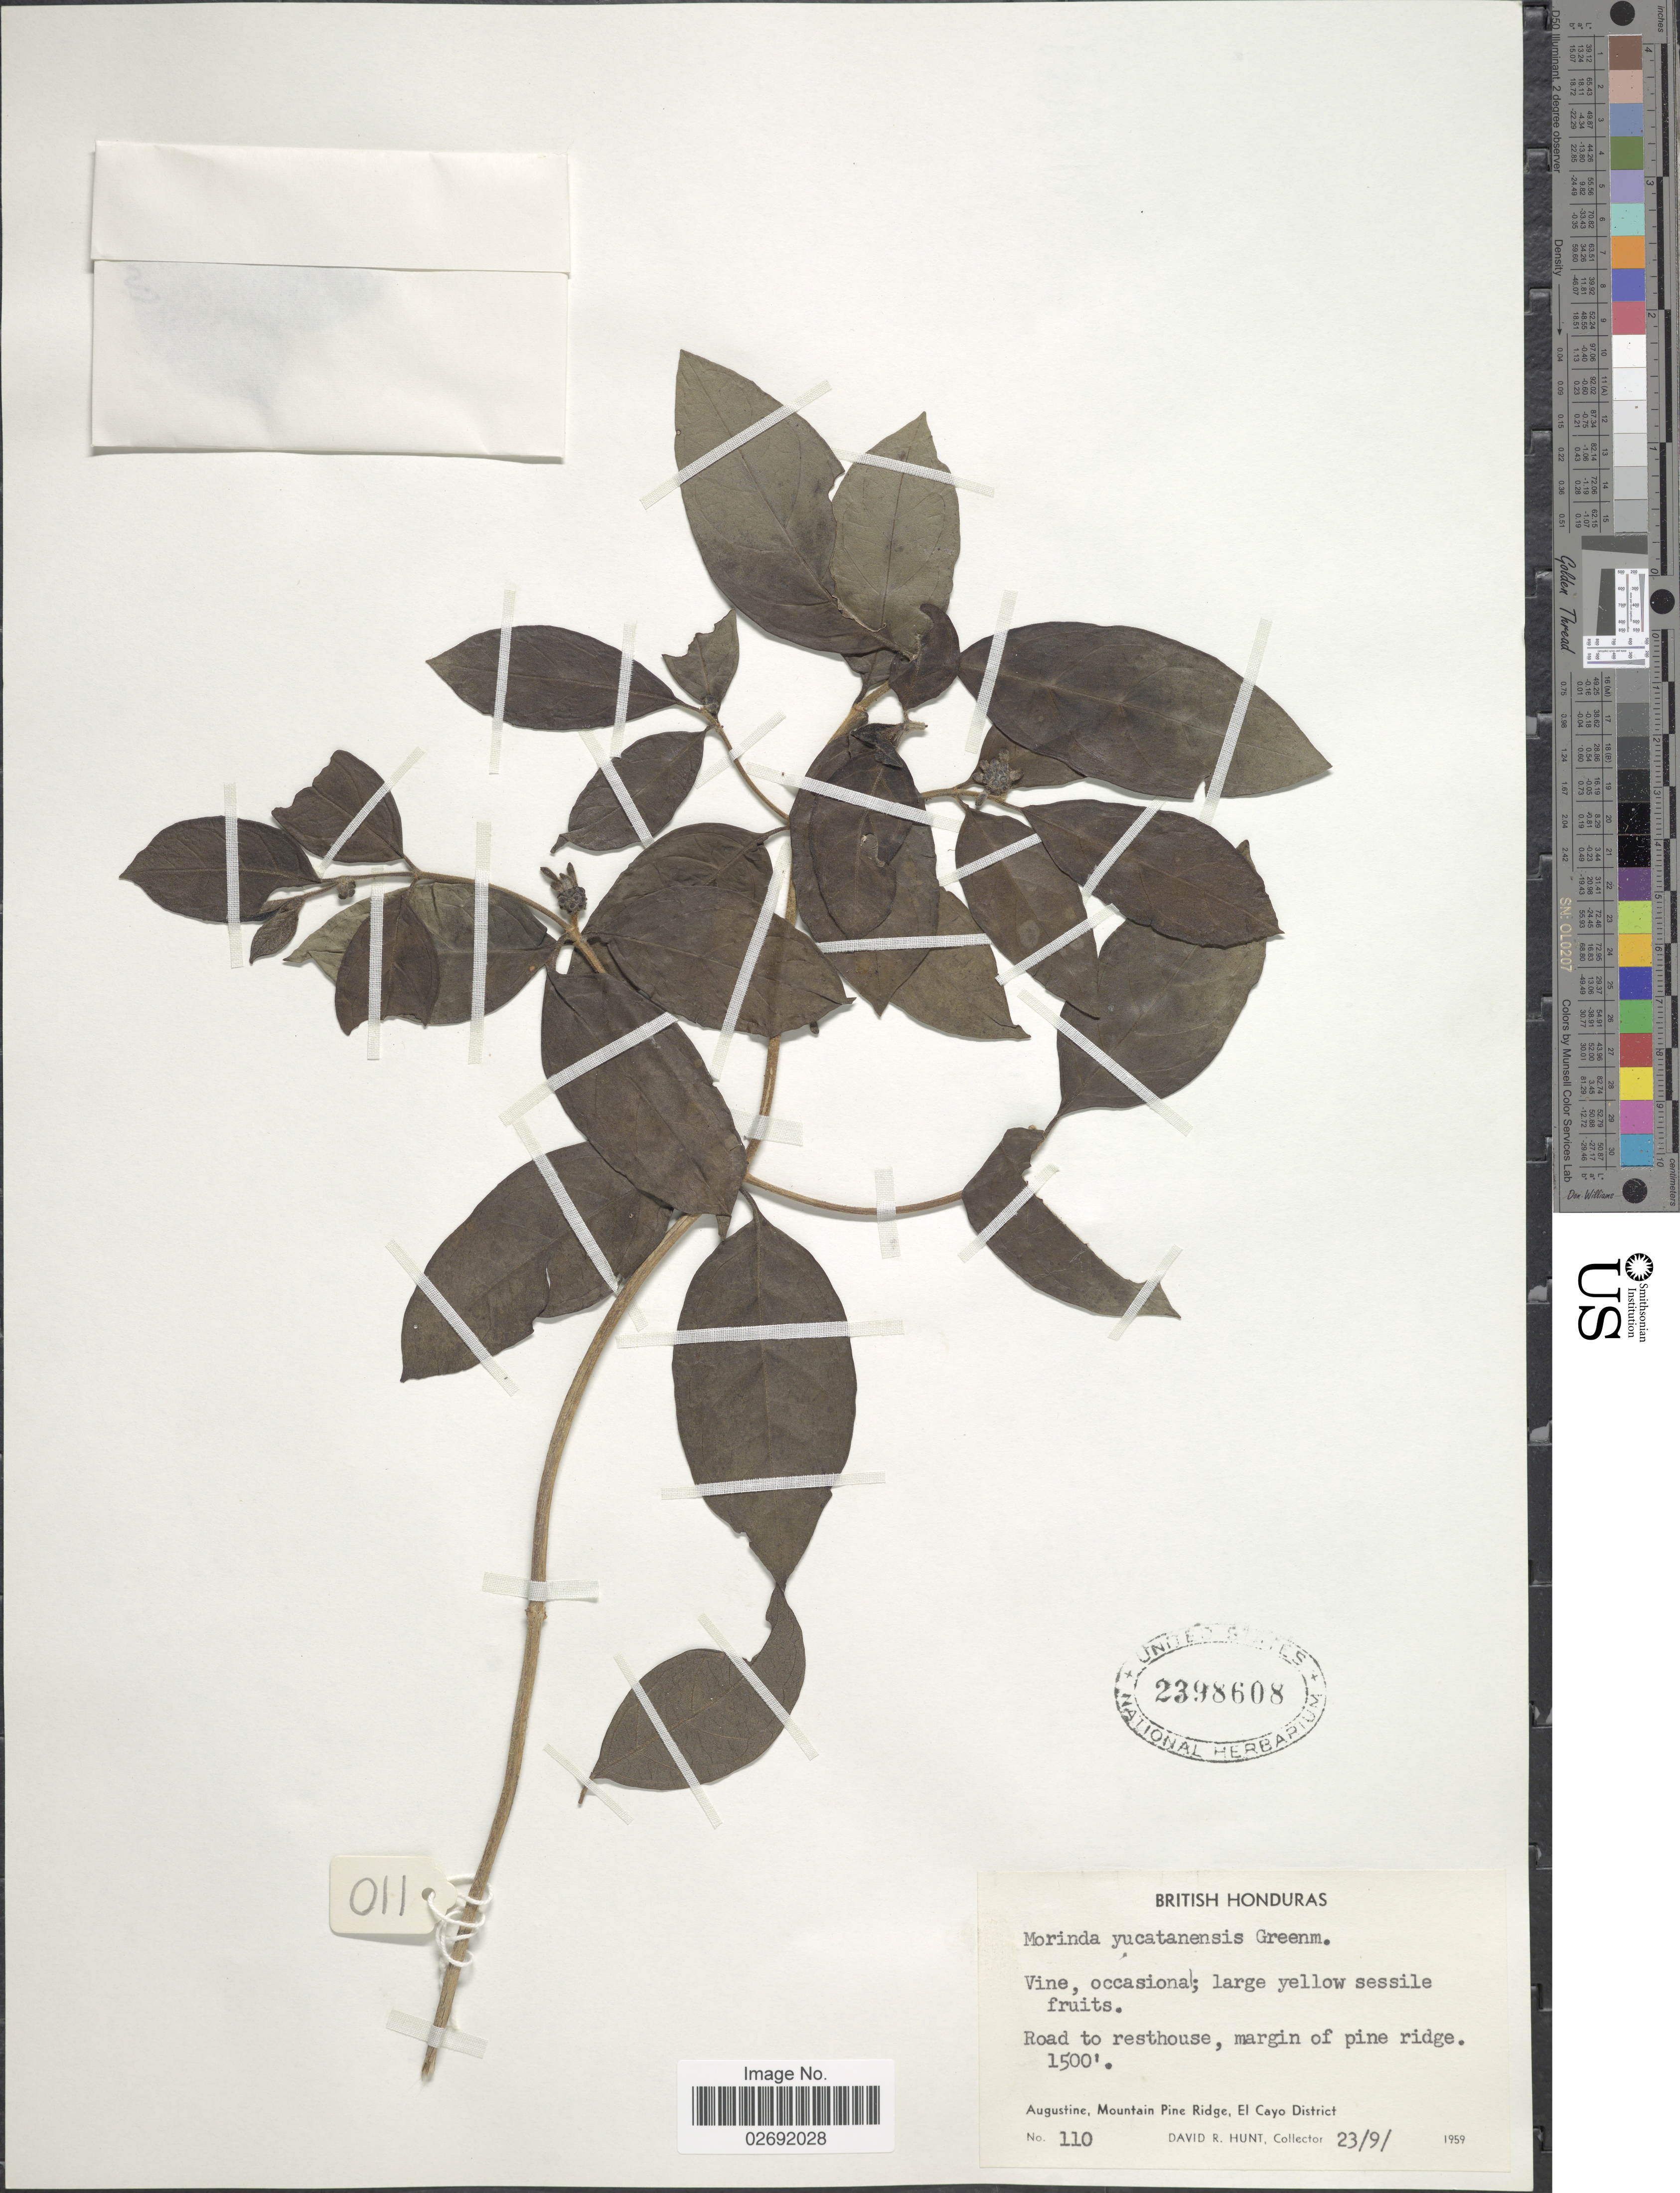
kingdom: Plantae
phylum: Tracheophyta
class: Magnoliopsida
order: Gentianales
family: Rubiaceae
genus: Morinda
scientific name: Morinda yucatanensis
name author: Greenm.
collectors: D. R. Hunt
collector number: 110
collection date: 1959-09-23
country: Belize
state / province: Cayo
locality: British Honduras, Road to resthouse, margin of pine ridge, Augustine, Mountain Pine Ridge, El Cayo District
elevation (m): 457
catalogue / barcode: US 2398608